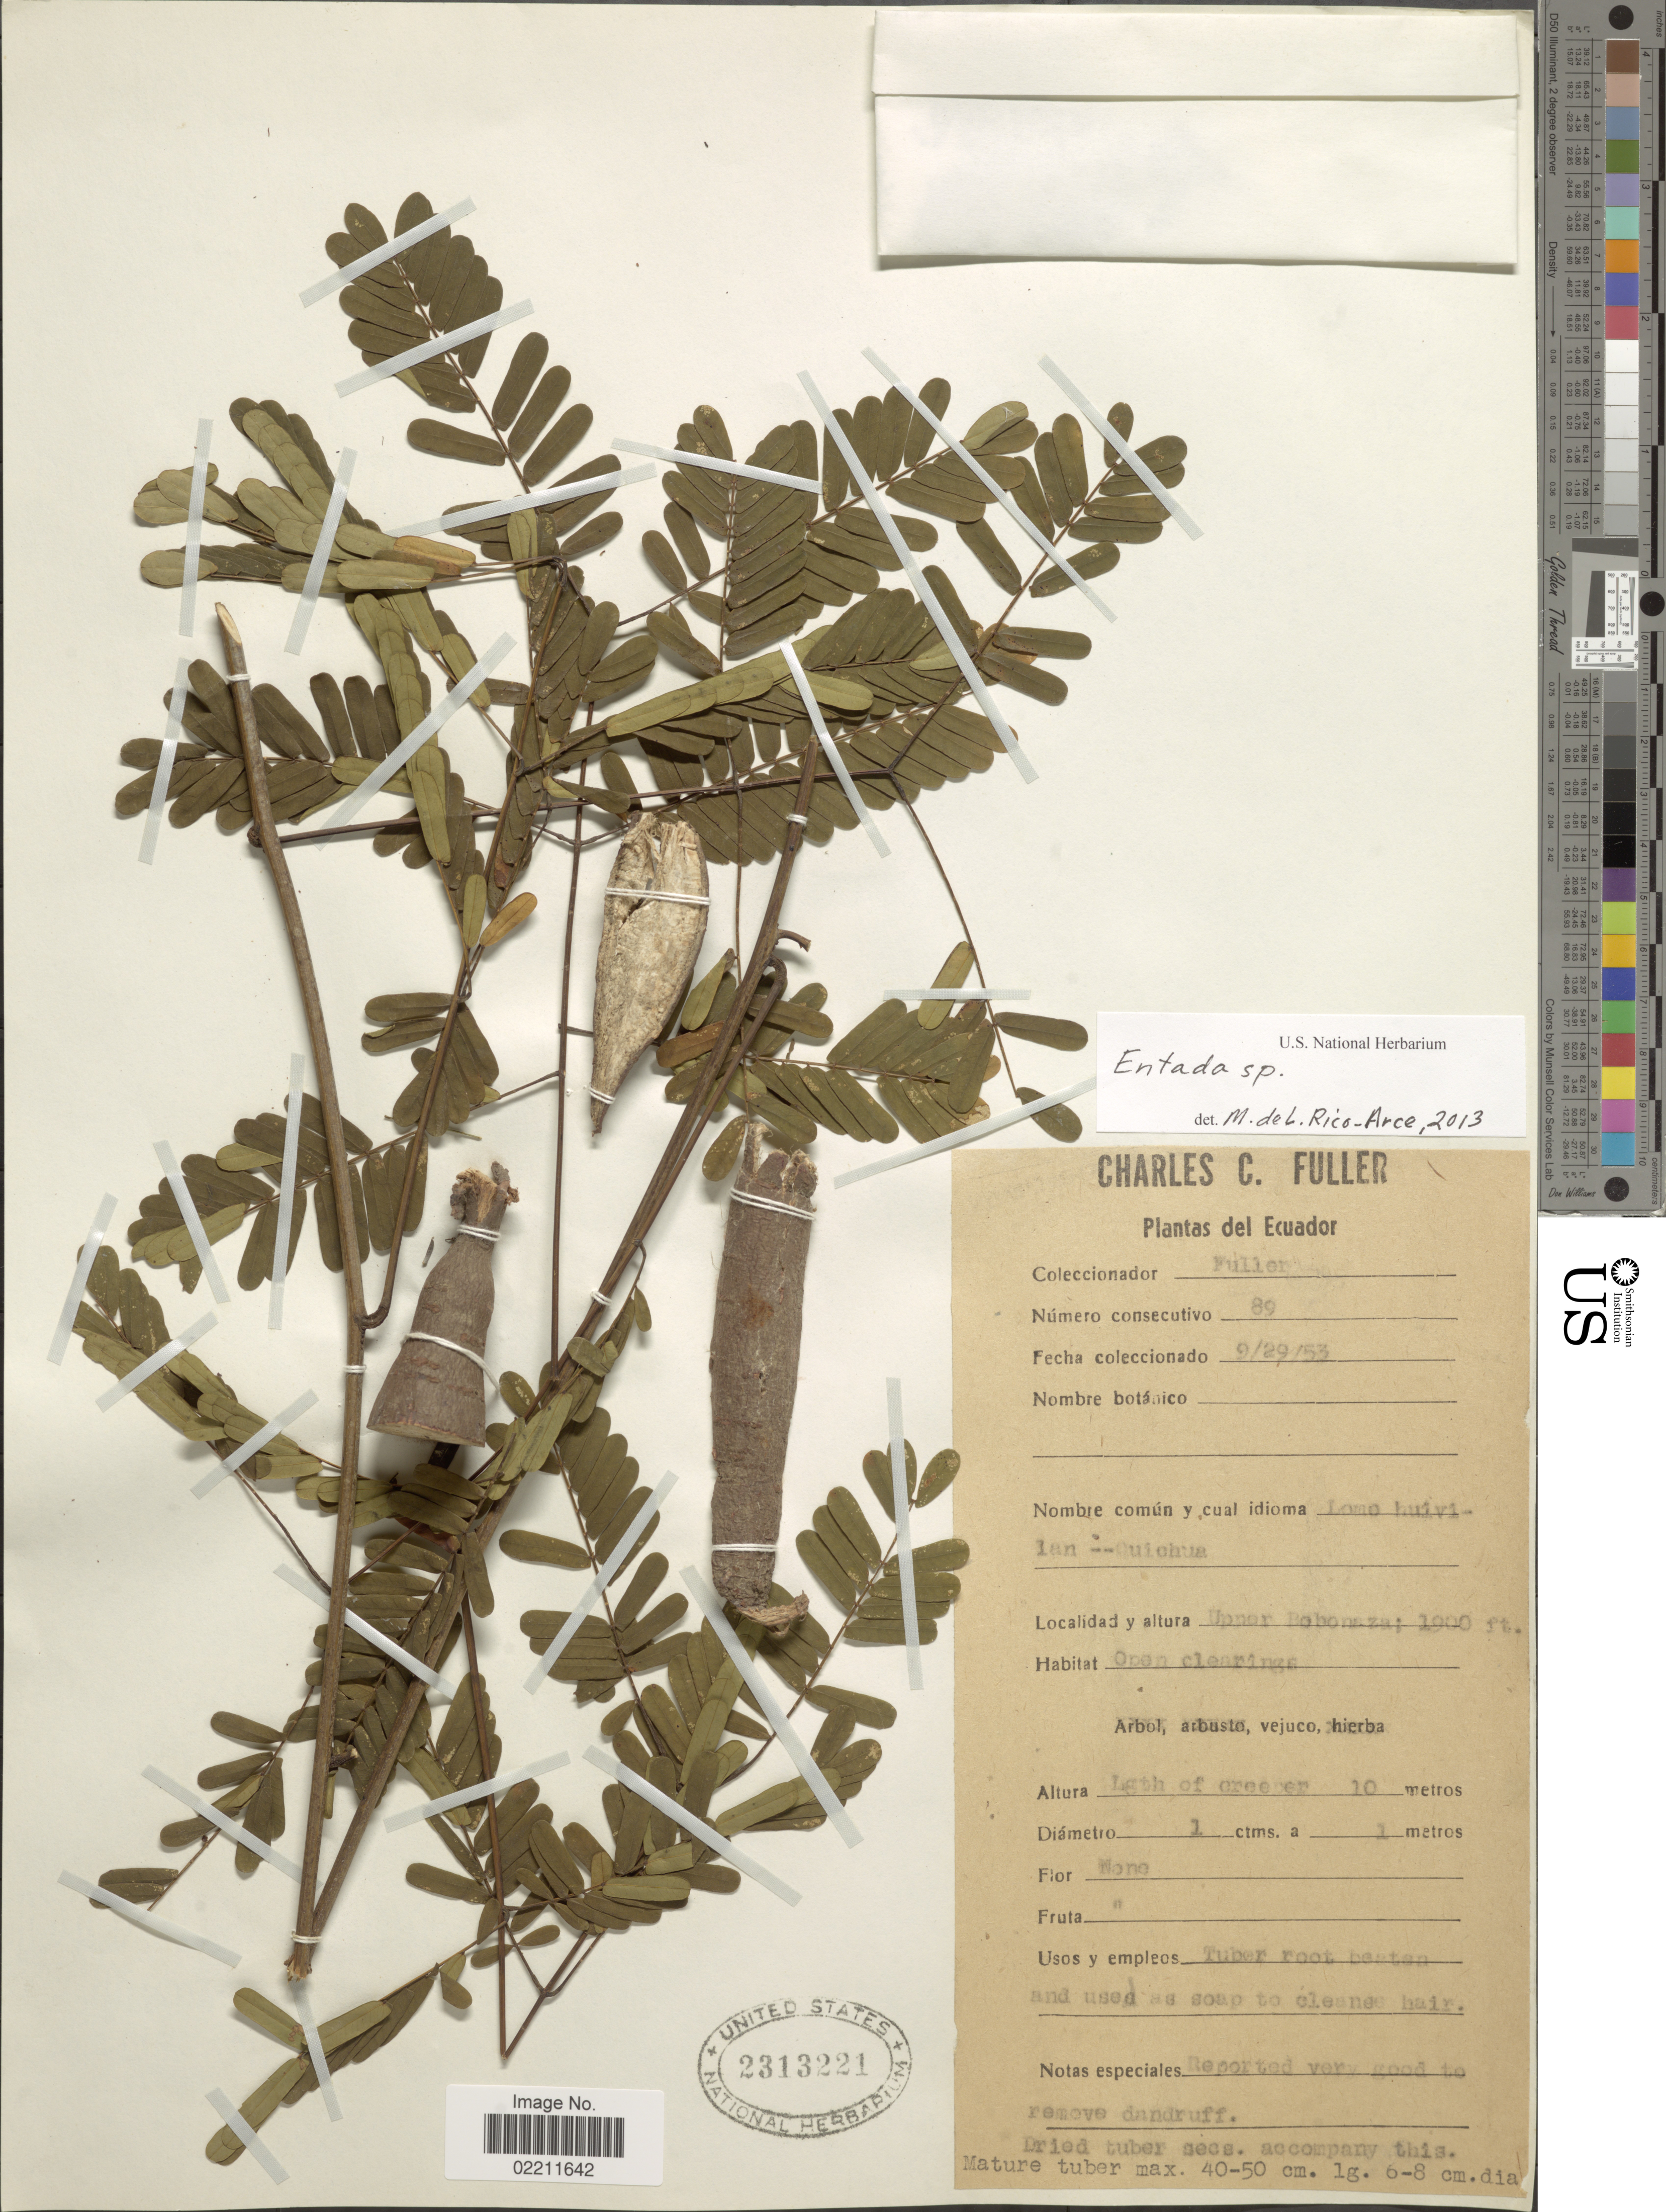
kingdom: Plantae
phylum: Tracheophyta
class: Magnoliopsida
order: Fabales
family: Fabaceae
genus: Entada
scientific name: Entada sp.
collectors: -- Fuller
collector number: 89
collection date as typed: Transcribed d/m/y: 29/9/53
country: Ecuador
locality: Ecuador, Upper Bobonaza.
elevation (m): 579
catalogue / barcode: US 2313221